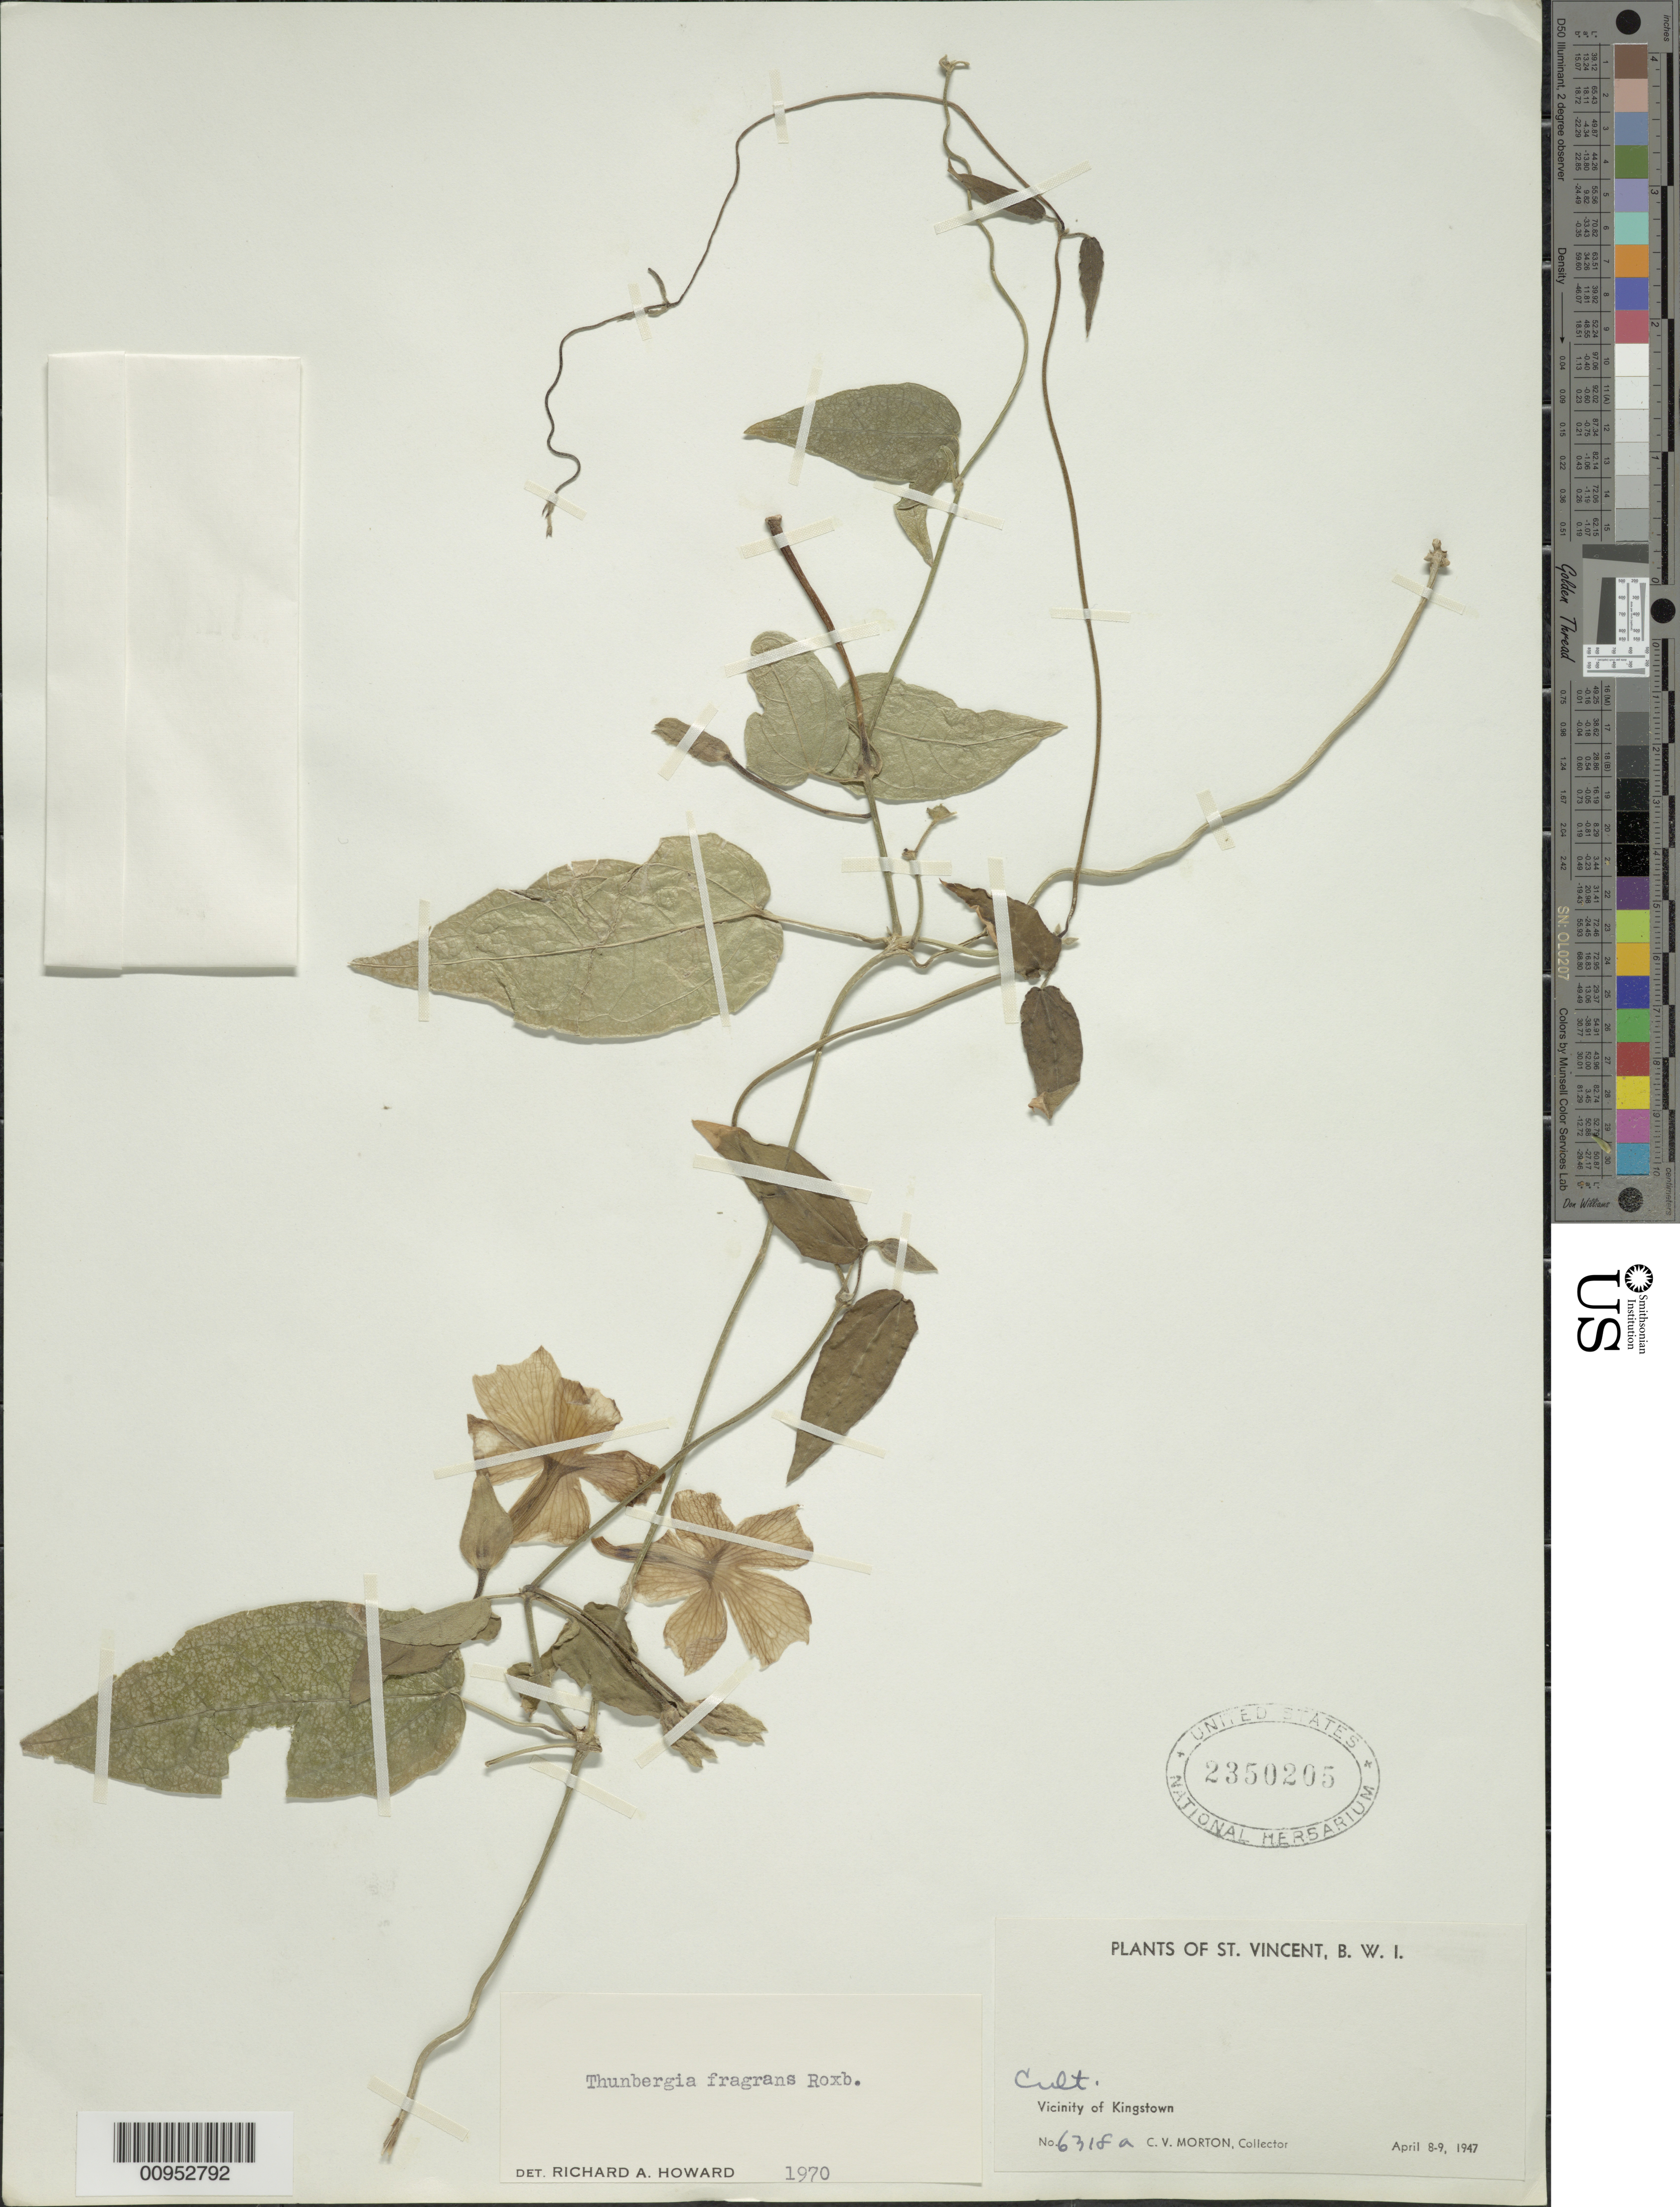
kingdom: Plantae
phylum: Tracheophyta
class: Magnoliopsida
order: Lamiales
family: Acanthaceae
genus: Thunbergia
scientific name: Thunbergia fragrans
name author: Roxb.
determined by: Howard, R. A.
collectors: C. V. Morton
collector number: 6318a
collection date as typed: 08 Apr 1947 to 09 Apr 1947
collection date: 1947-04-08/1947-04-09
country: St. Vincent - Grenadines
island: St. Vincent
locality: Vicinity of Kingstown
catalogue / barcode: US 2350205